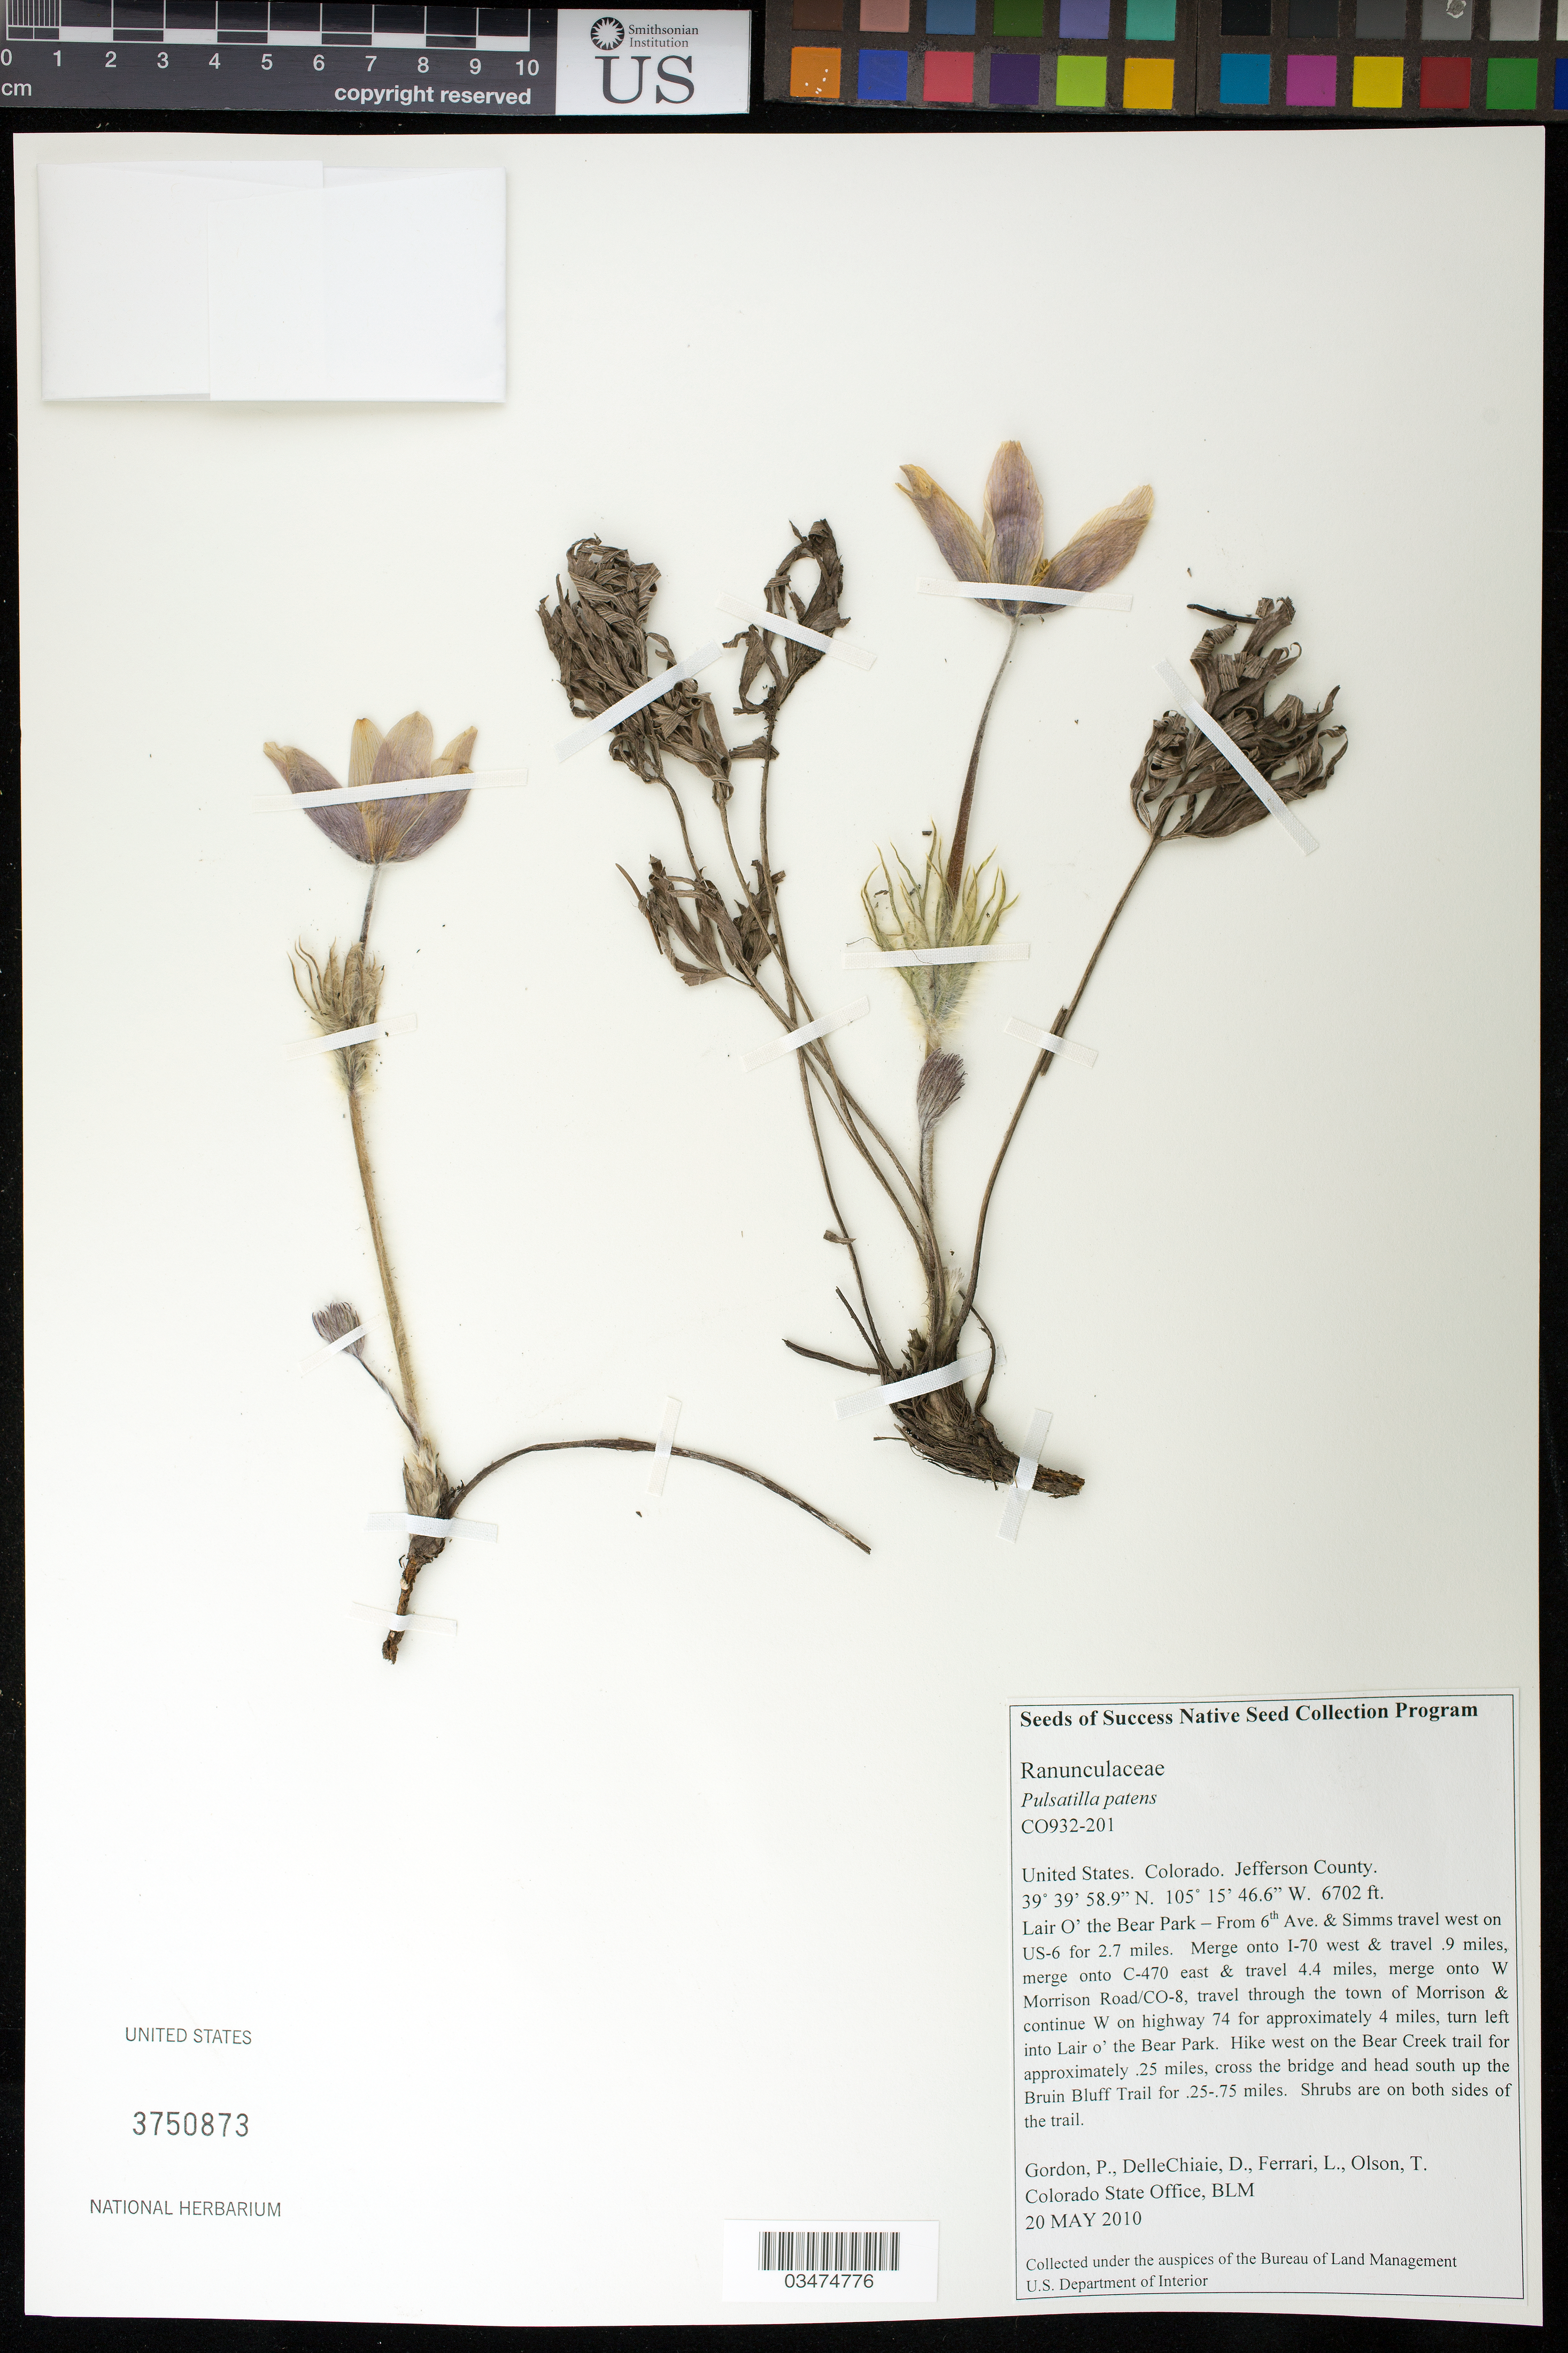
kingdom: Plantae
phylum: Tracheophyta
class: Magnoliopsida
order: Ranunculales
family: Ranunculaceae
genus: Pulsatilla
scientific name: Pulsatilla patens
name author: (L.) Mill.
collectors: P. Gordon, D. DelleChiaie, L. Ferrari & T. Olson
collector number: CO932-201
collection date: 2010-05-20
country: United States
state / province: Colorado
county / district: Jefferson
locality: Lair O' the Bear Park. Both sides of the Bruin Bluff Trail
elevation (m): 2043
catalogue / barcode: US 3750873